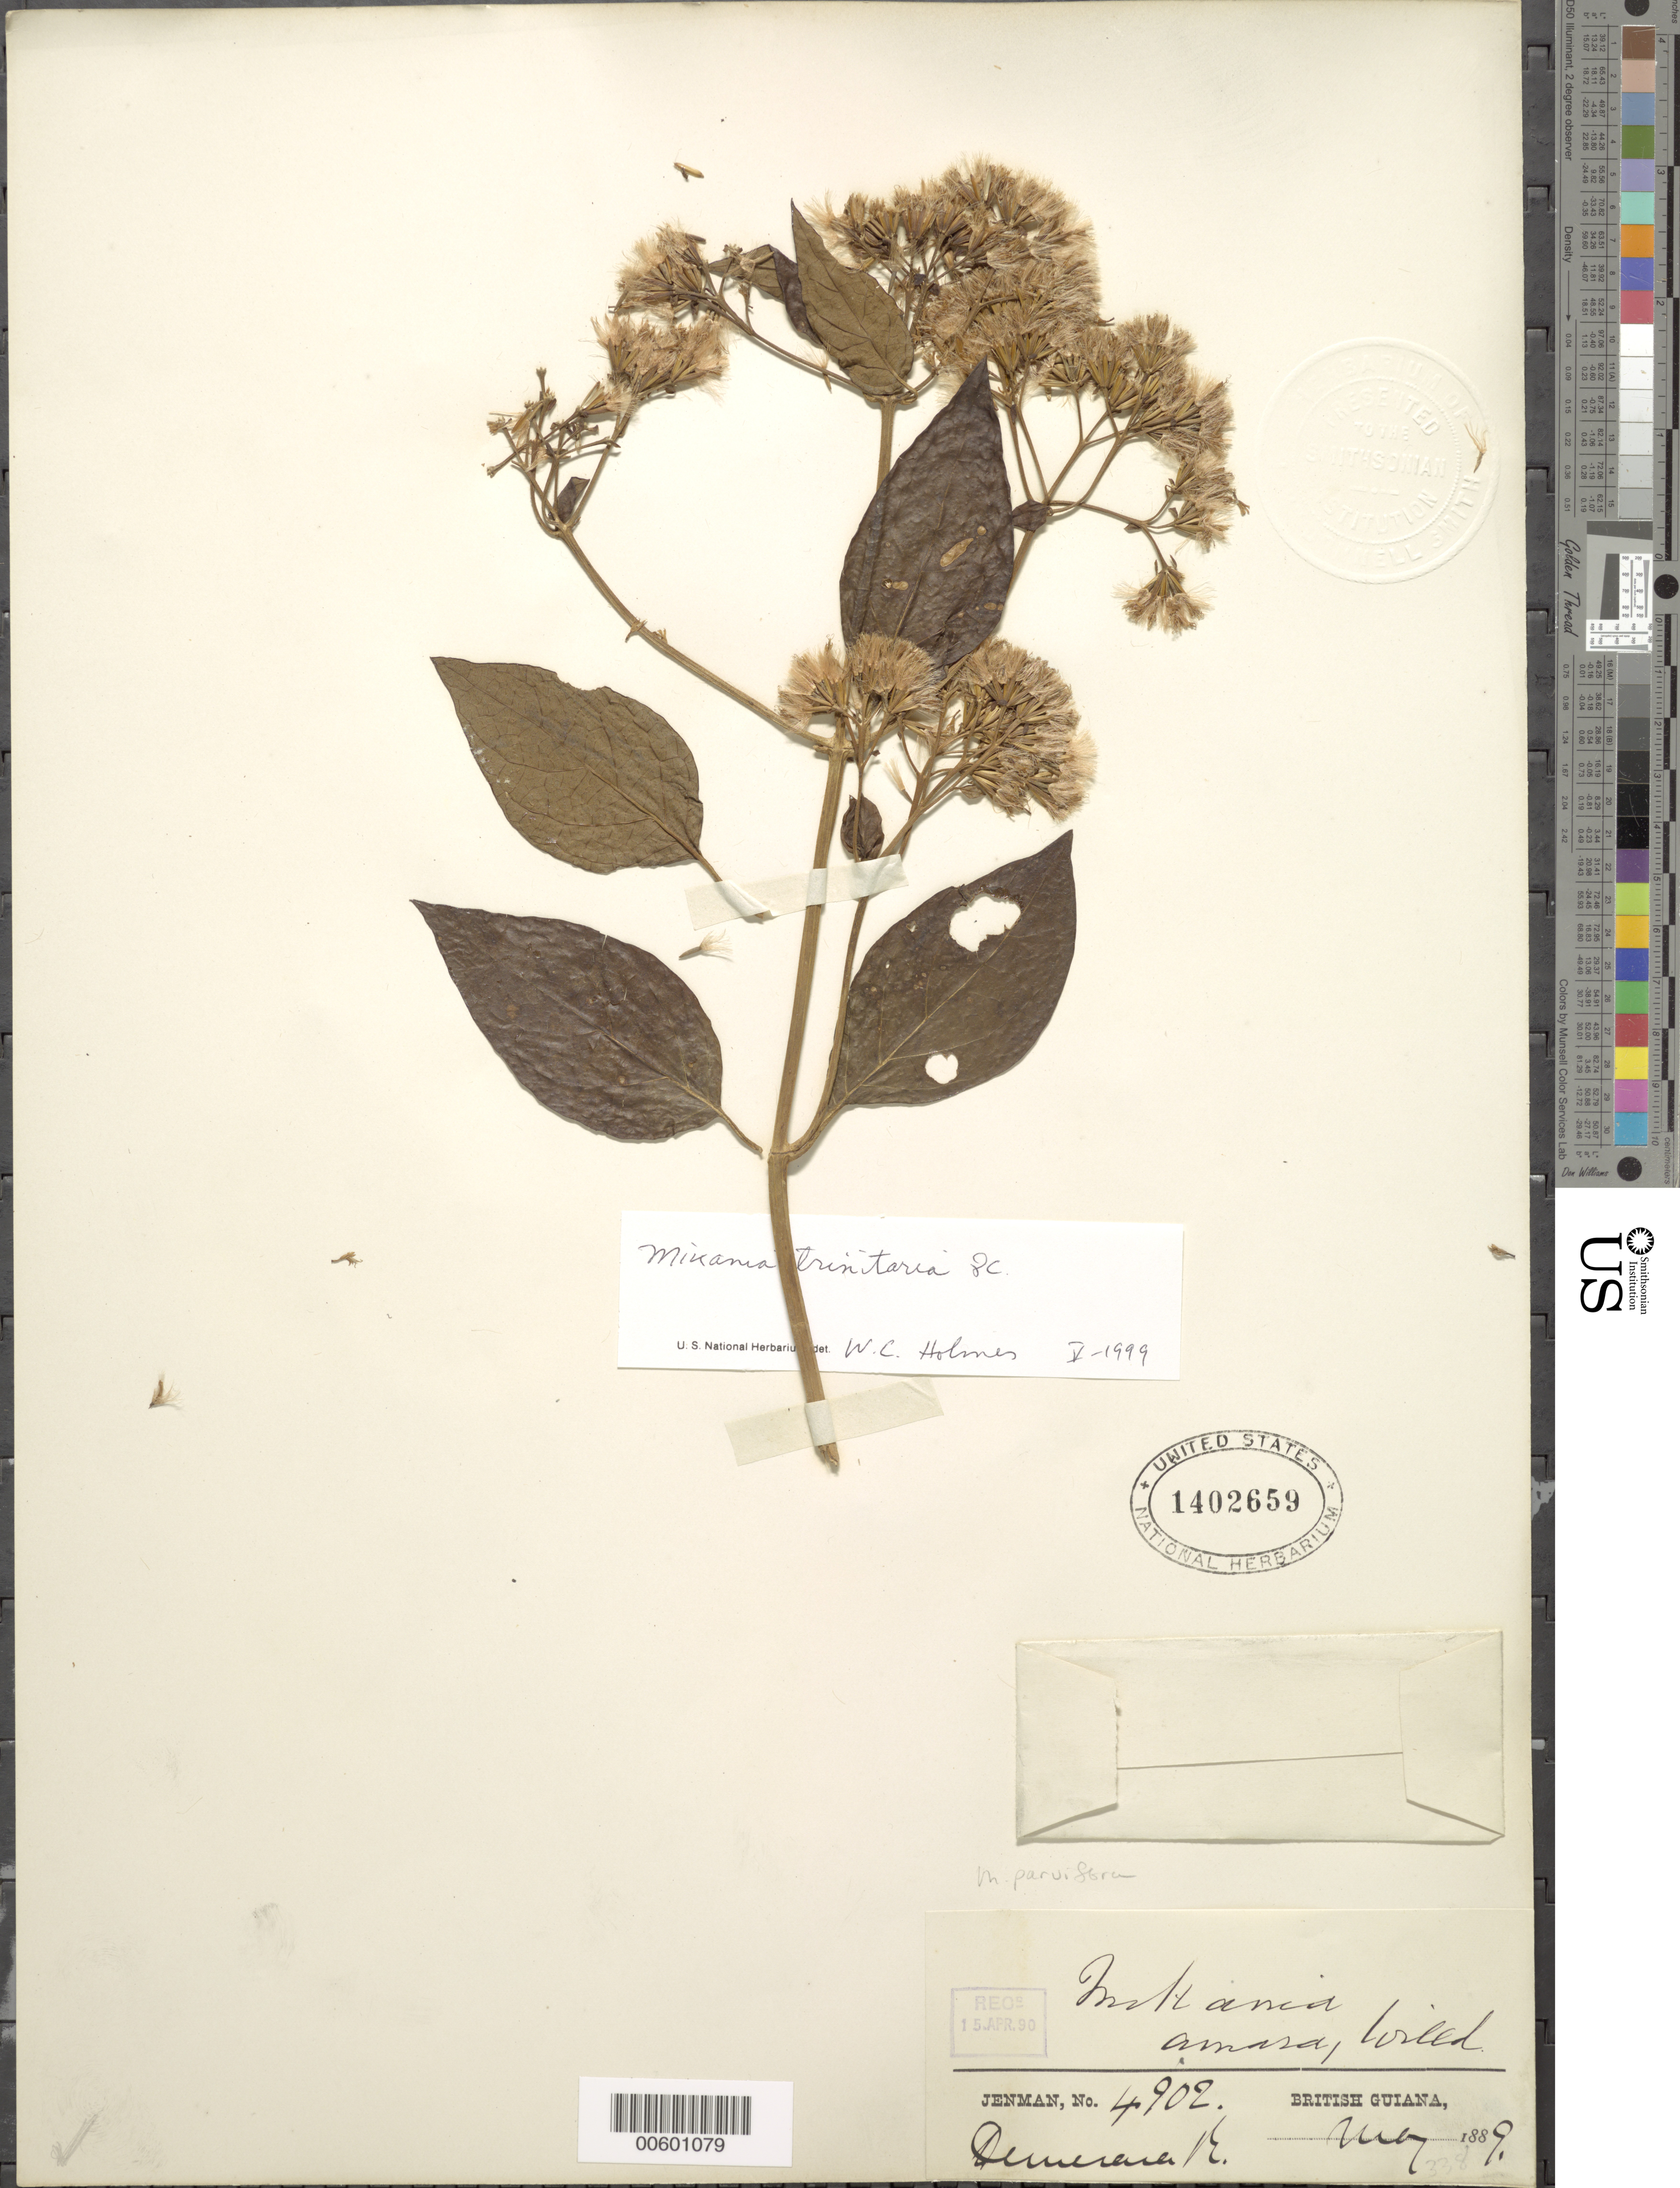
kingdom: Plantae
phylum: Tracheophyta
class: Magnoliopsida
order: Asterales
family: Asteraceae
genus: Mikania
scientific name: Mikania trinitaria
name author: DC.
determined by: Holmes, W. C.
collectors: G. S. Jenman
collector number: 4902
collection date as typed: May 1889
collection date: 1889-05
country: Guyana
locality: Demerara River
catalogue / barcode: US 1402659